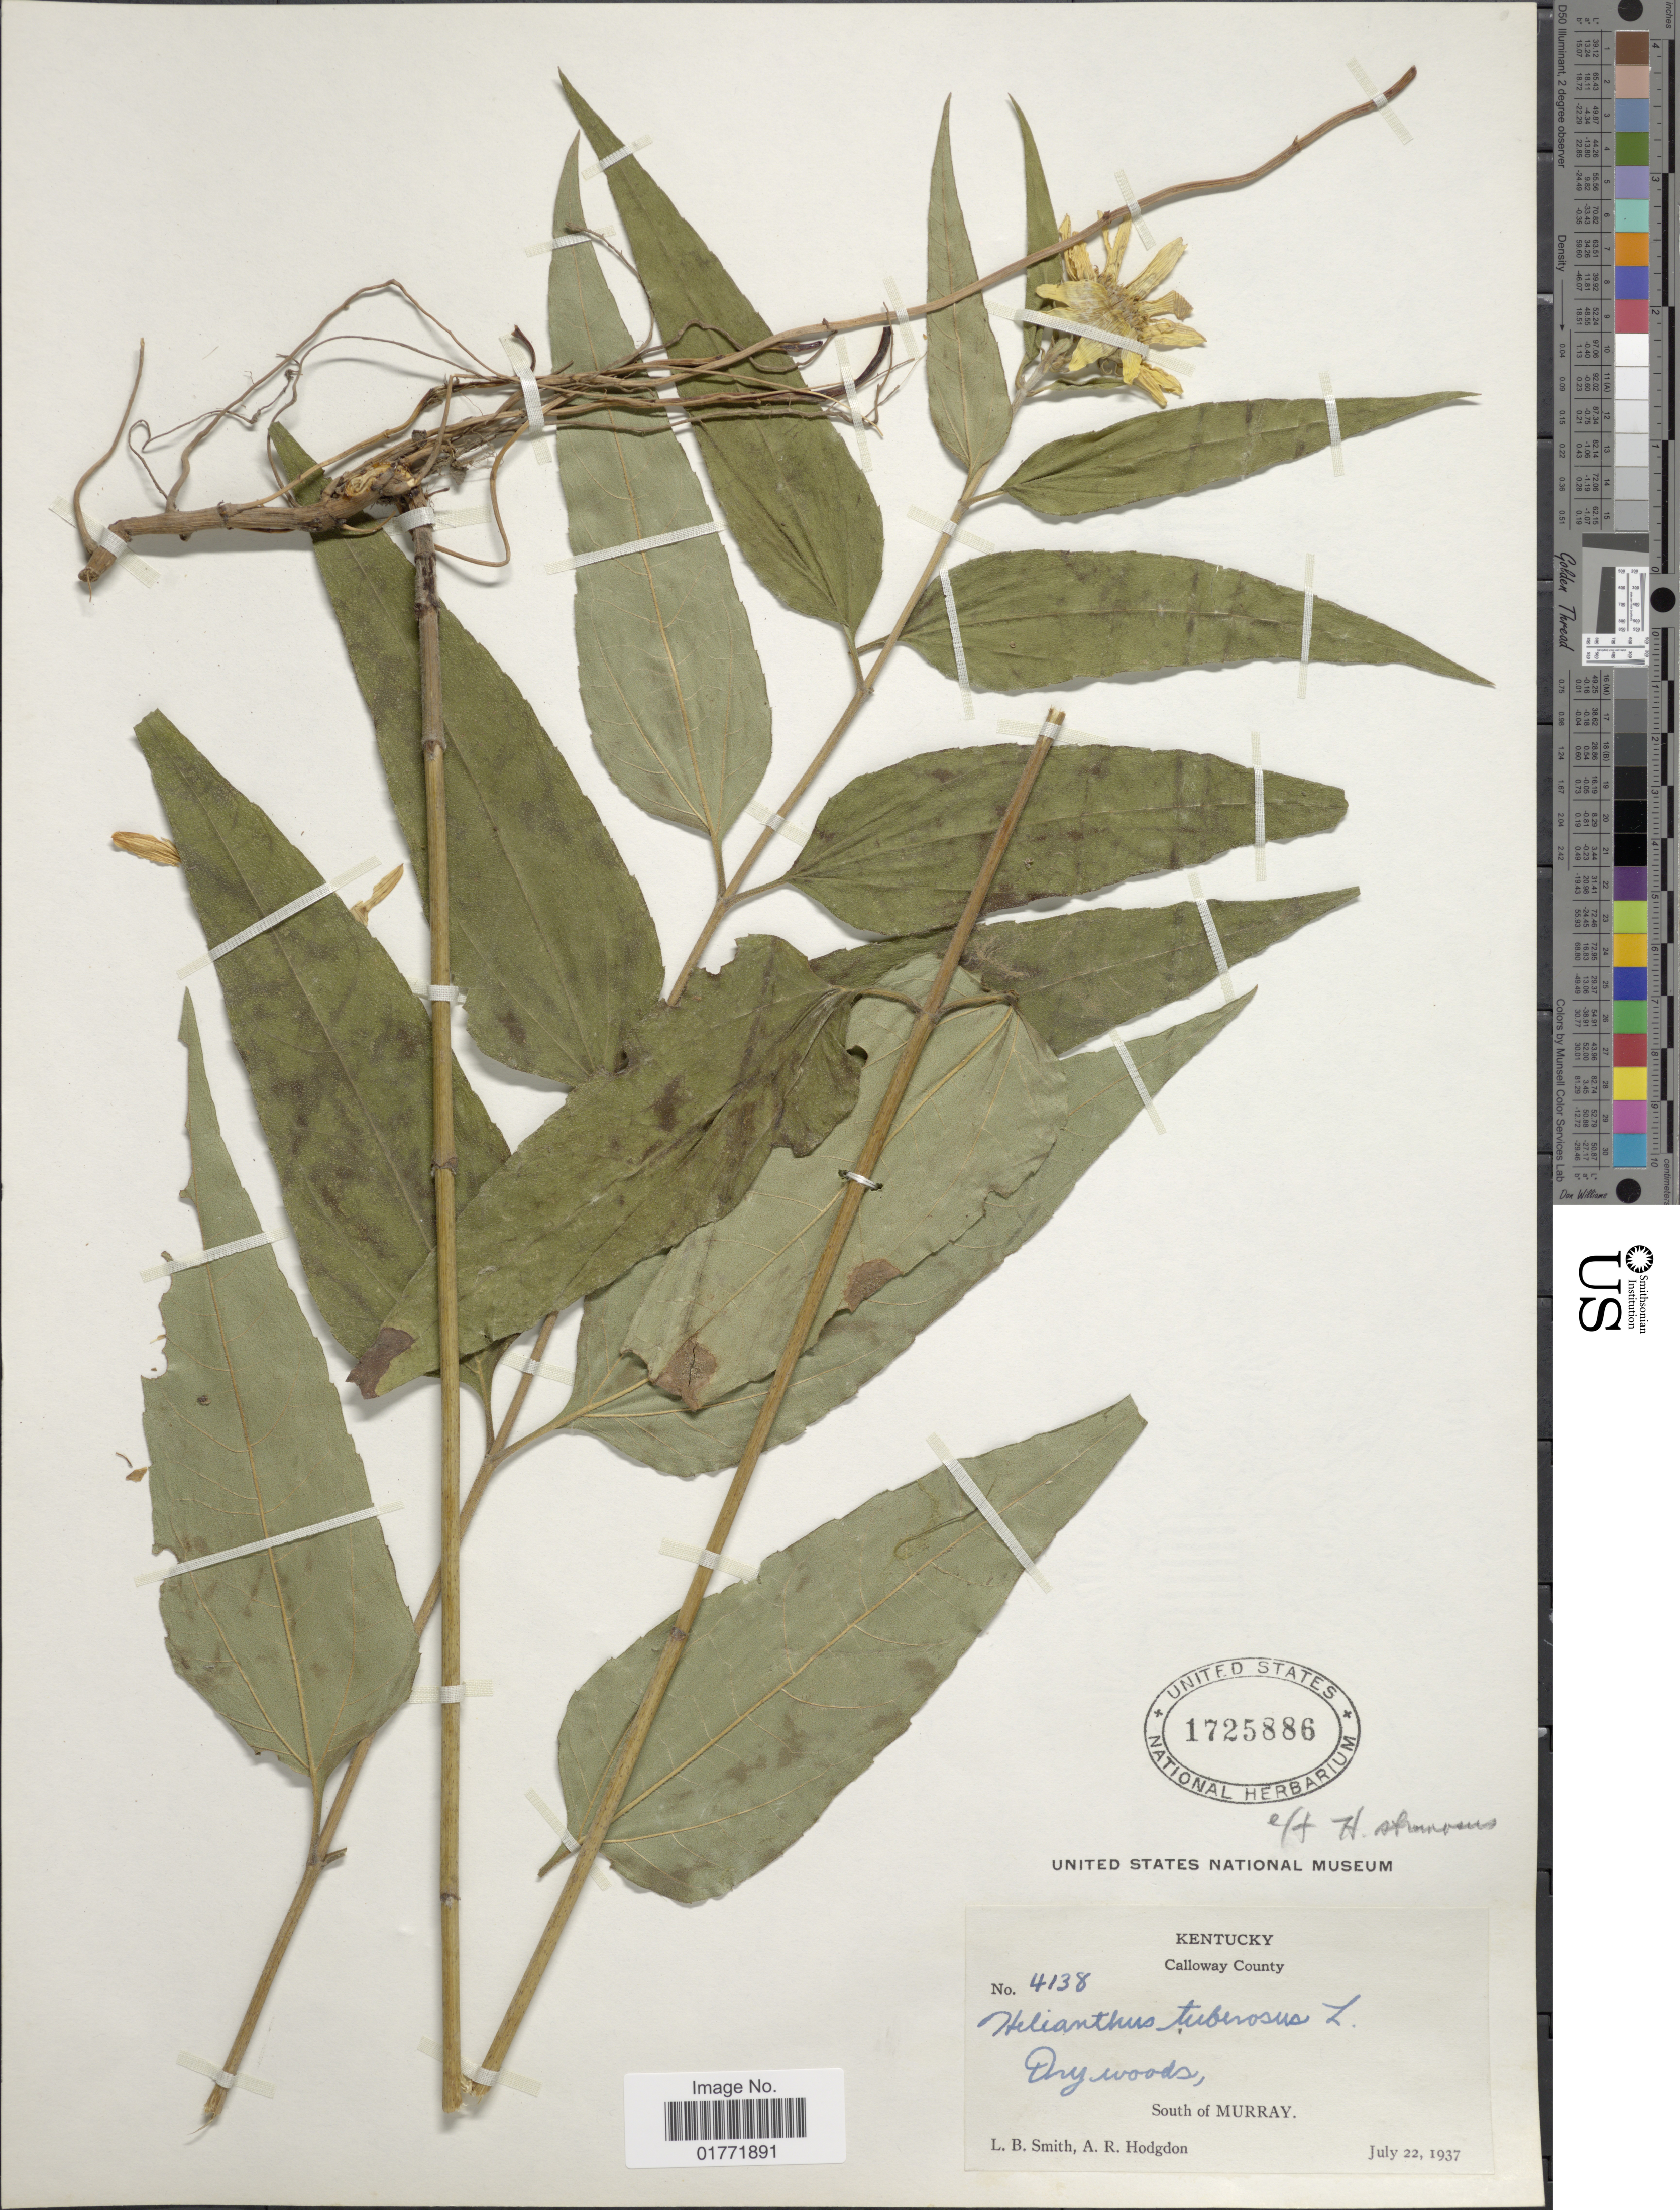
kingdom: Plantae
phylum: Tracheophyta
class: Magnoliopsida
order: Asterales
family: Asteraceae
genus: Helianthus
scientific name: Helianthus tuberosus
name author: L.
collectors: L. Smith & A. R. Hodgdon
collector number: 4138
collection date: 1937-07-22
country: United States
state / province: Kentucky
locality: Kentucky, Calloway County, South of Murray.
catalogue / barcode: US 1725886